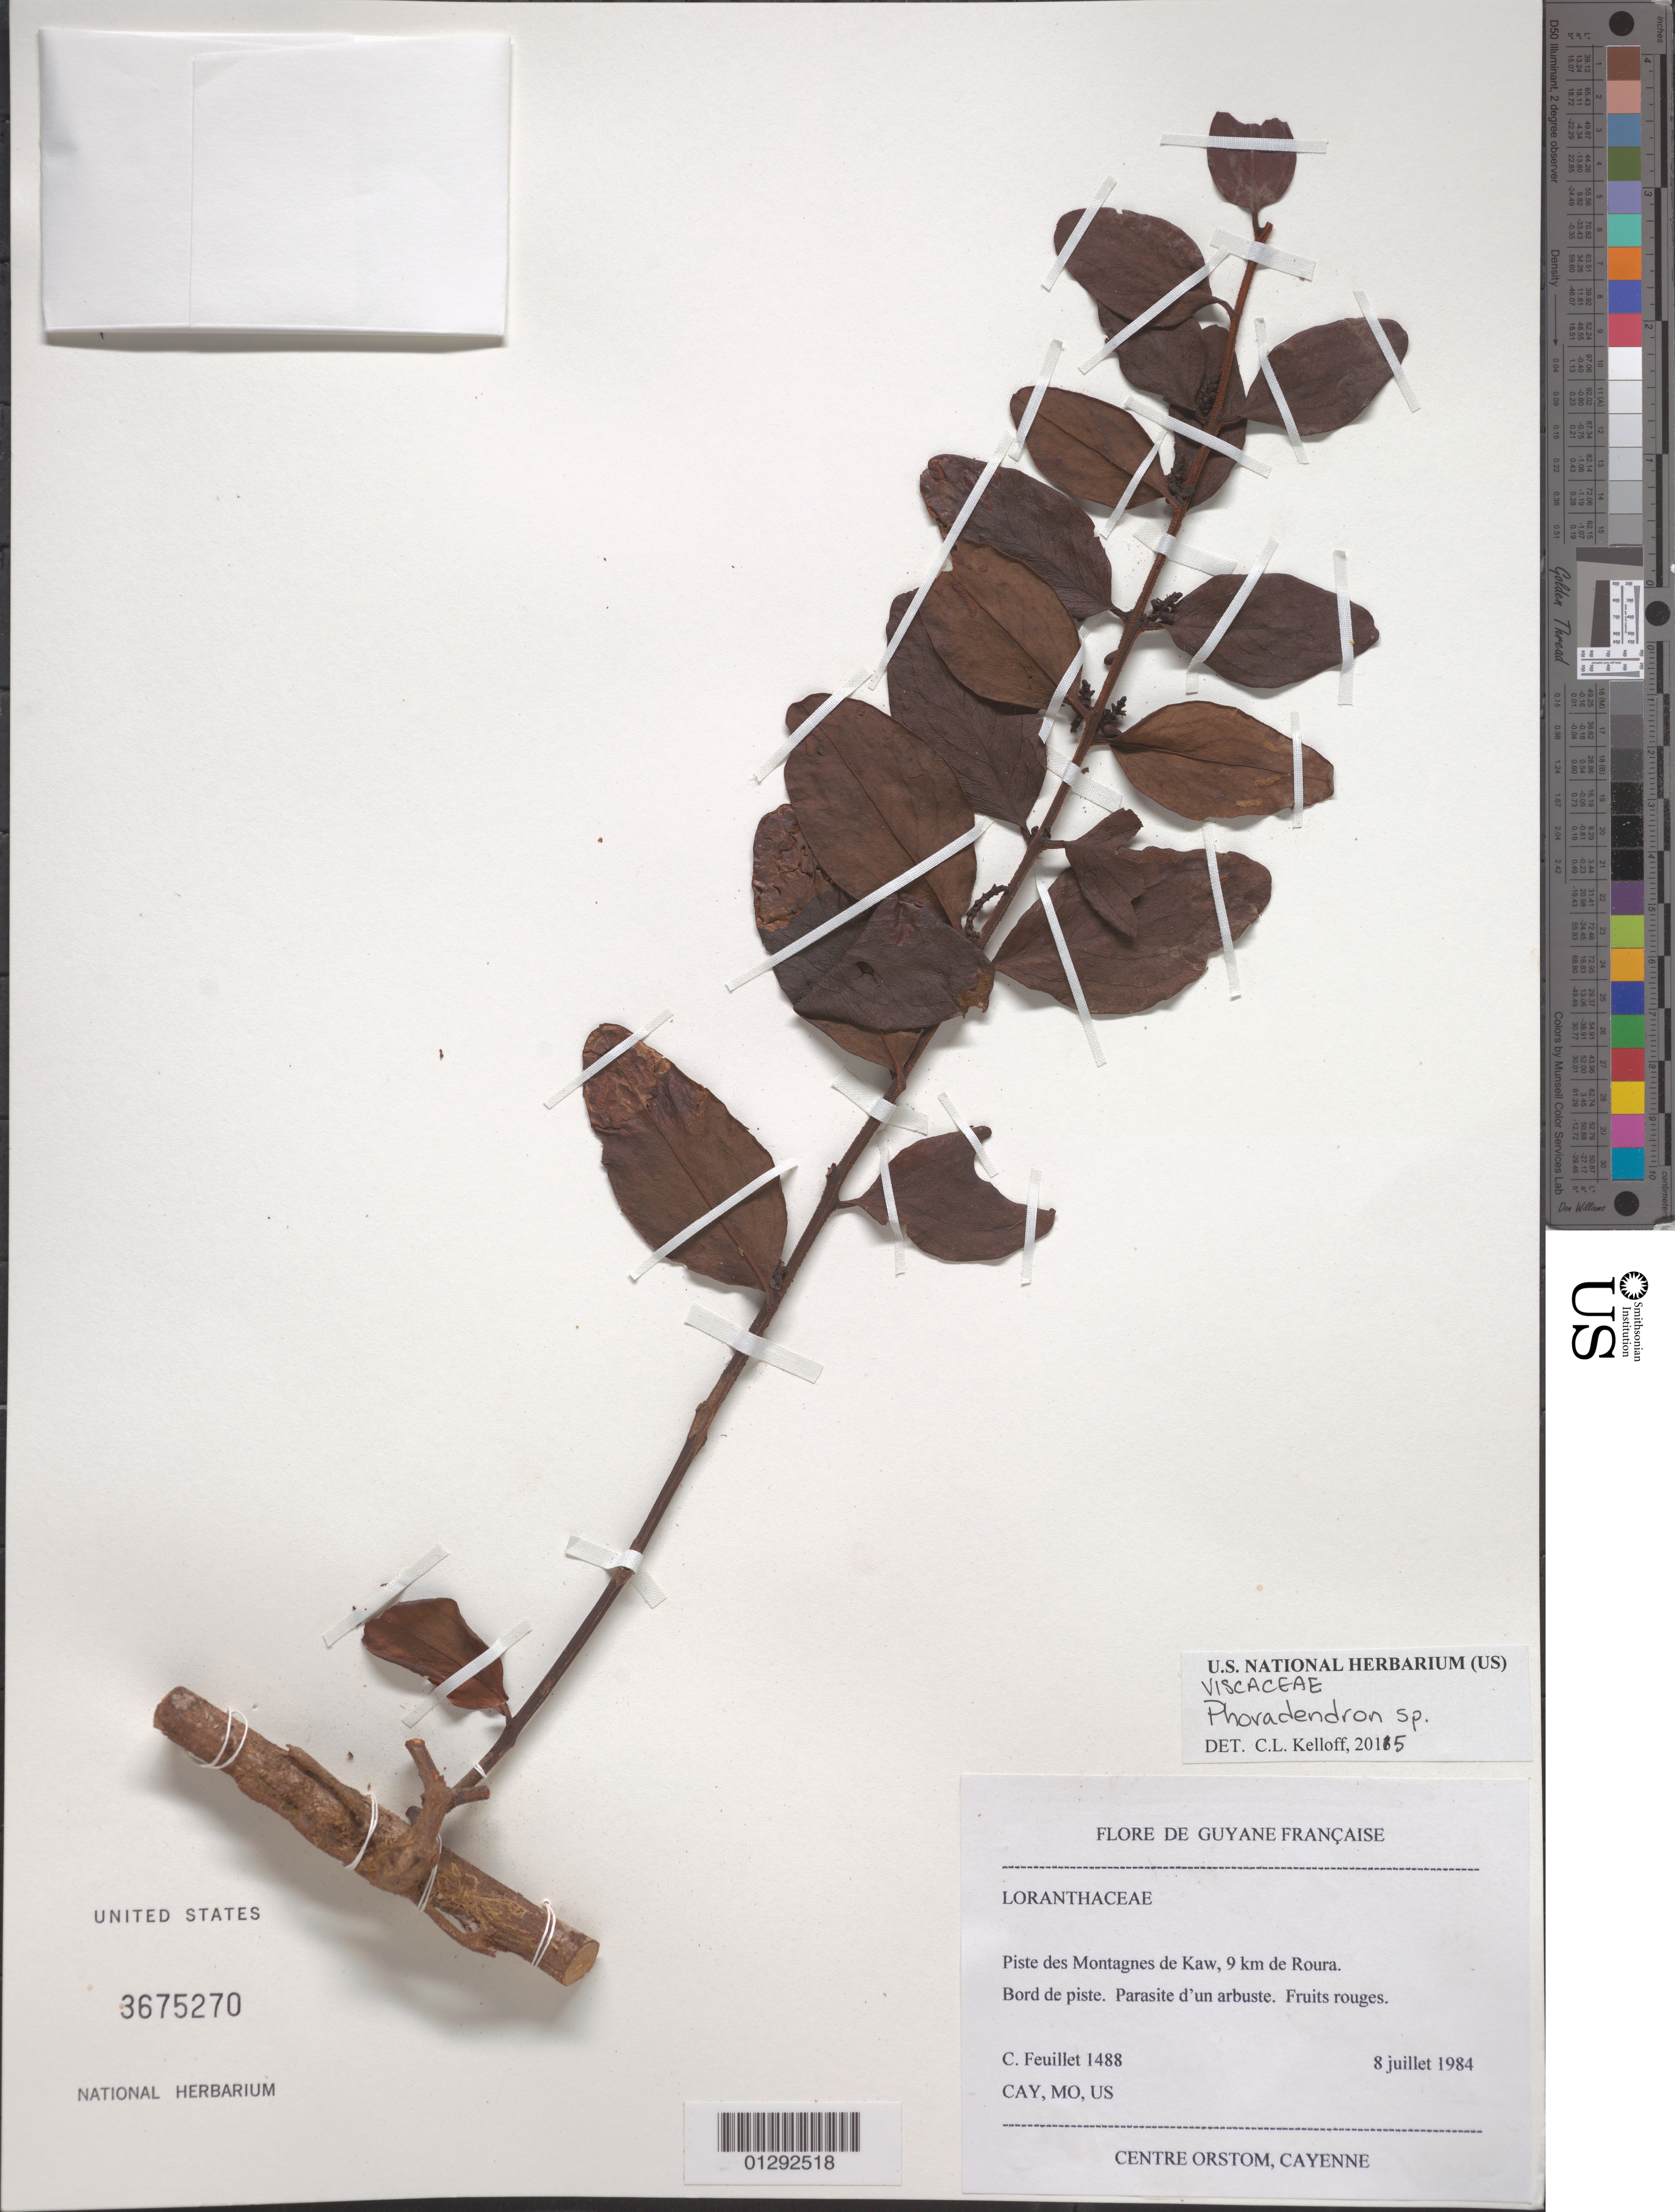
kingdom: Plantae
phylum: Tracheophyta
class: Magnoliopsida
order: Santalales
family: Viscaceae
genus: Phoradendron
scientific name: Phoradendron sp.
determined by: Kelloff, Carol L., (US), Smithsonian Institution - National Museum of Natural History (UNITED STATES)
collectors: C. Feuillet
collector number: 1488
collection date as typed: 8 July 1984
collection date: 1984-07-08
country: French Guiana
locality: Piste des Montagnes de Kaw, 9 km de Roura.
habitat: Bord de piste.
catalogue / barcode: US 3675270